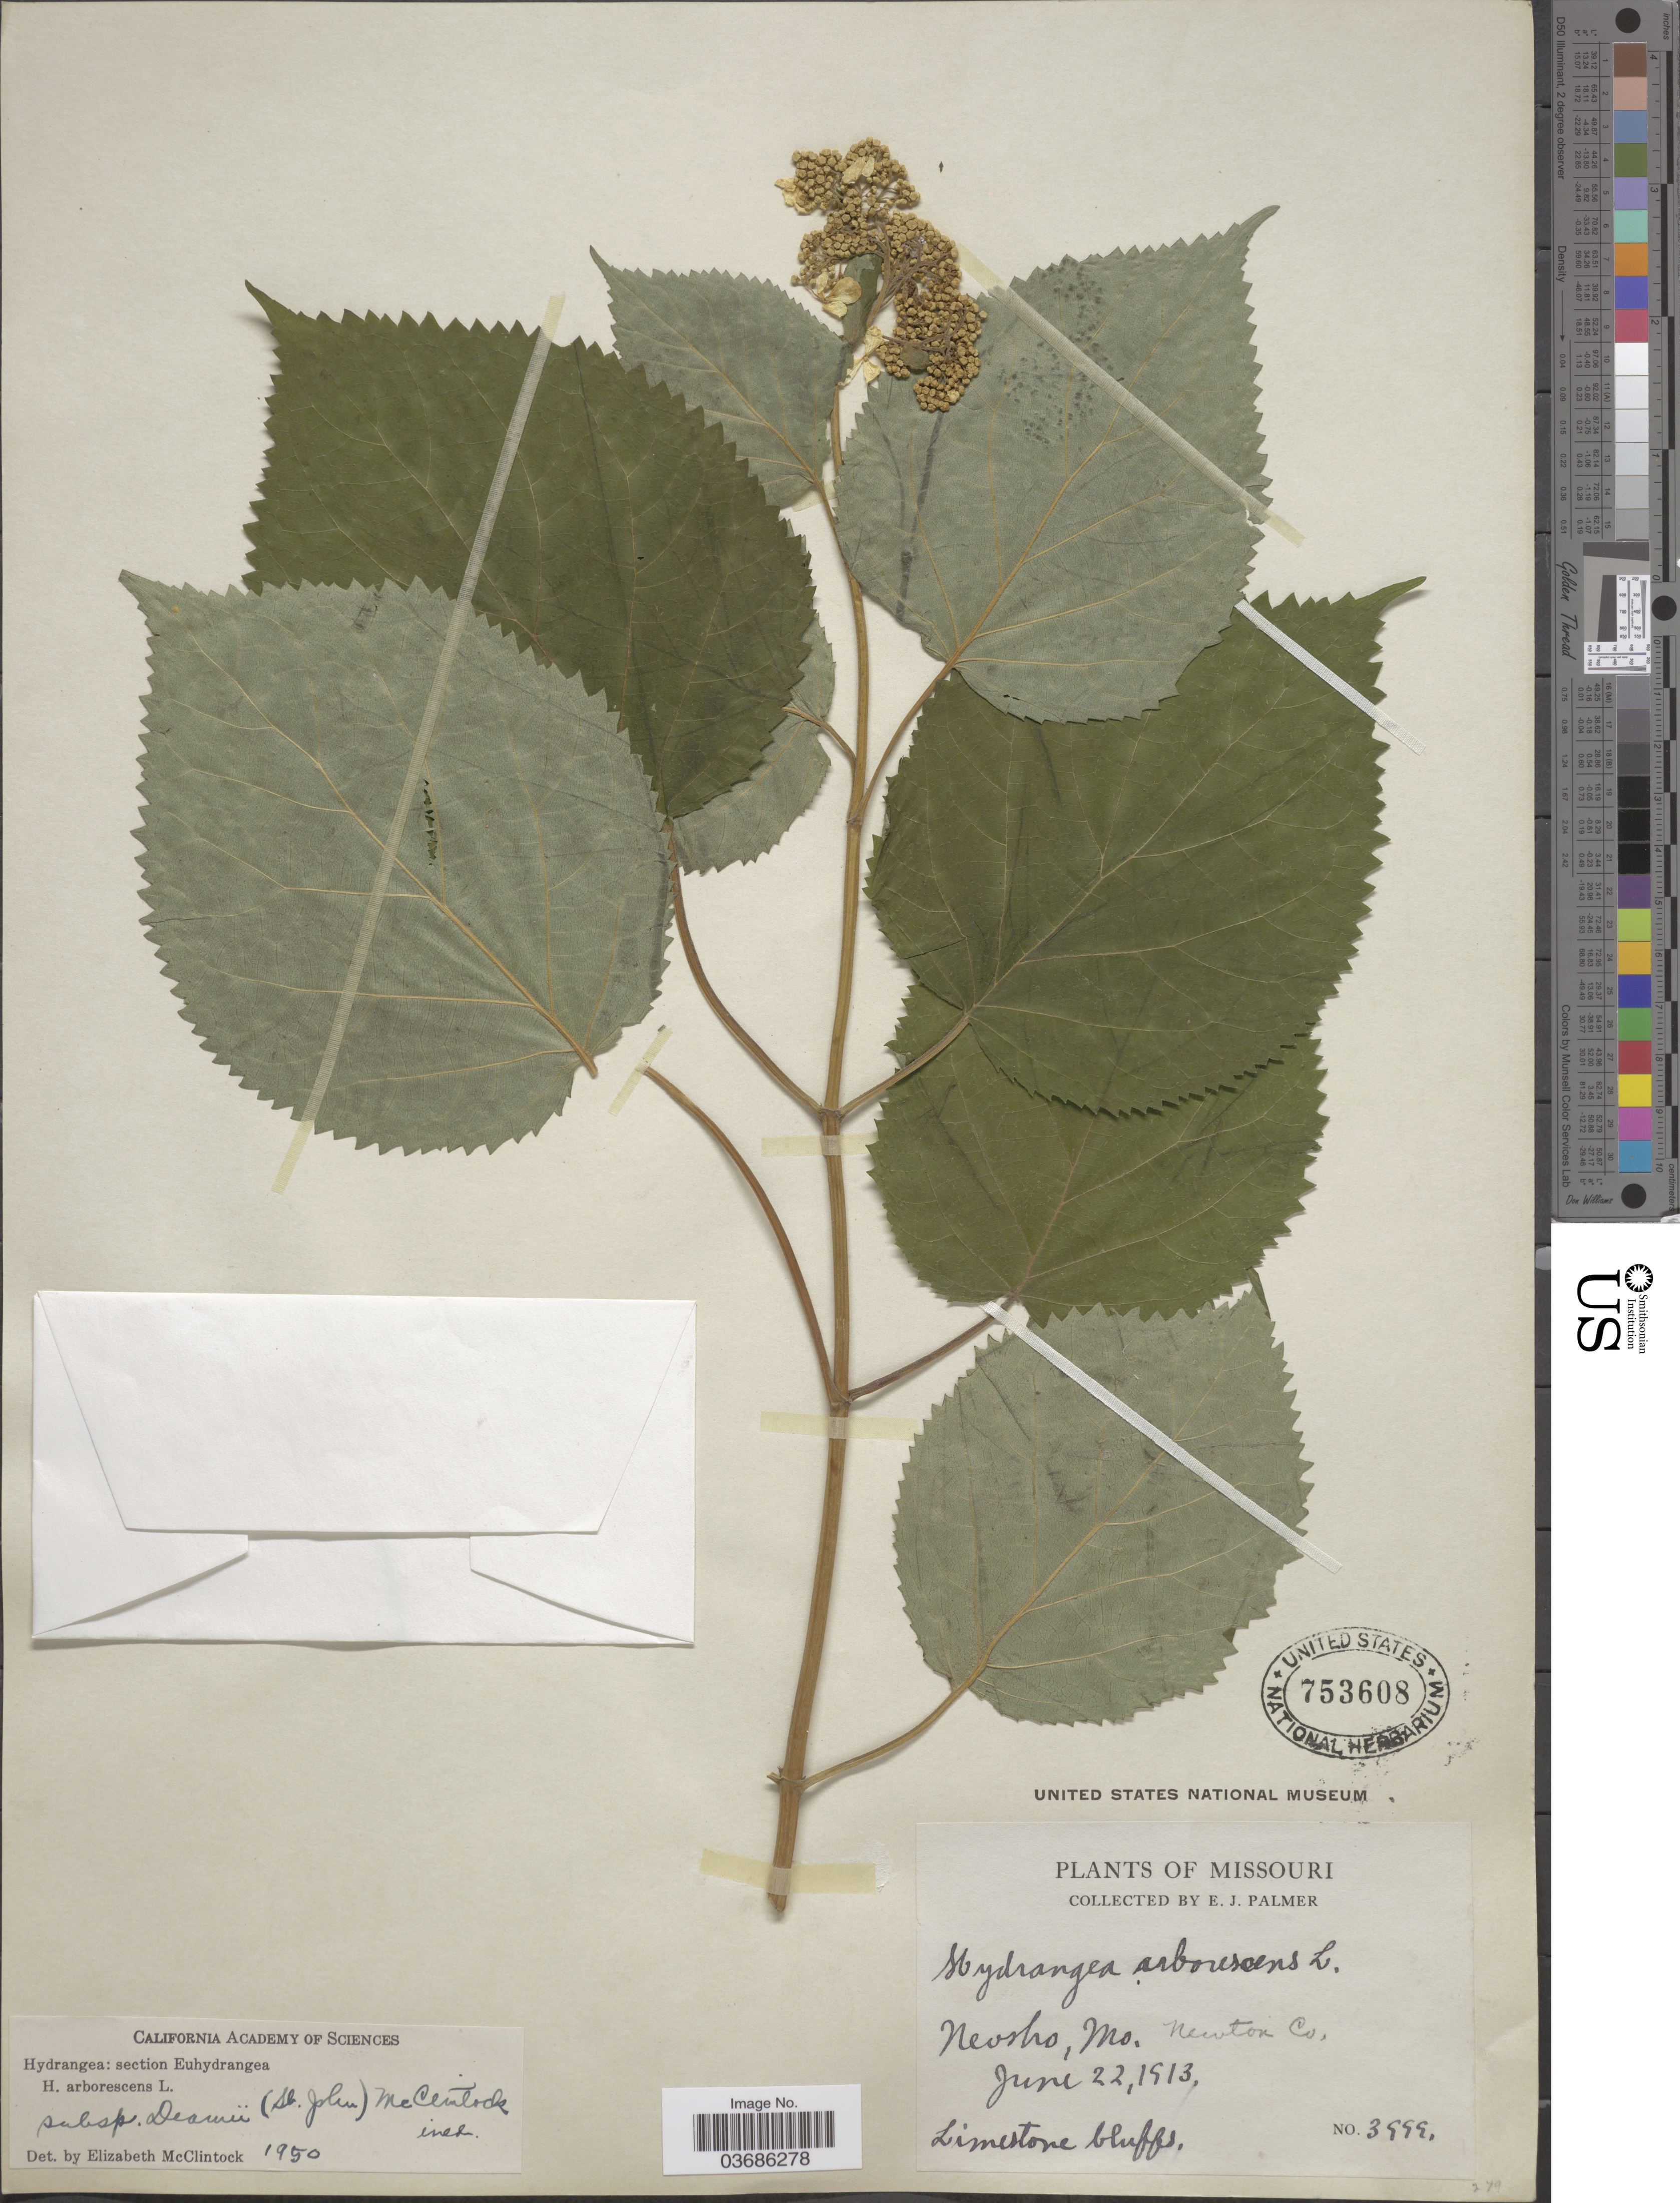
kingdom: Plantae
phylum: Tracheophyta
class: Magnoliopsida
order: Cornales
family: Hydrangeaceae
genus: Hydrangea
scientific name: Hydrangea arborescens var. deamii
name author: H. St. John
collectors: E. J. Palmer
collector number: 3999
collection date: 1913-06-22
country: United States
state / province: Missouri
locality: Neosho. Newton Co.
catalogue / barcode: US 753608